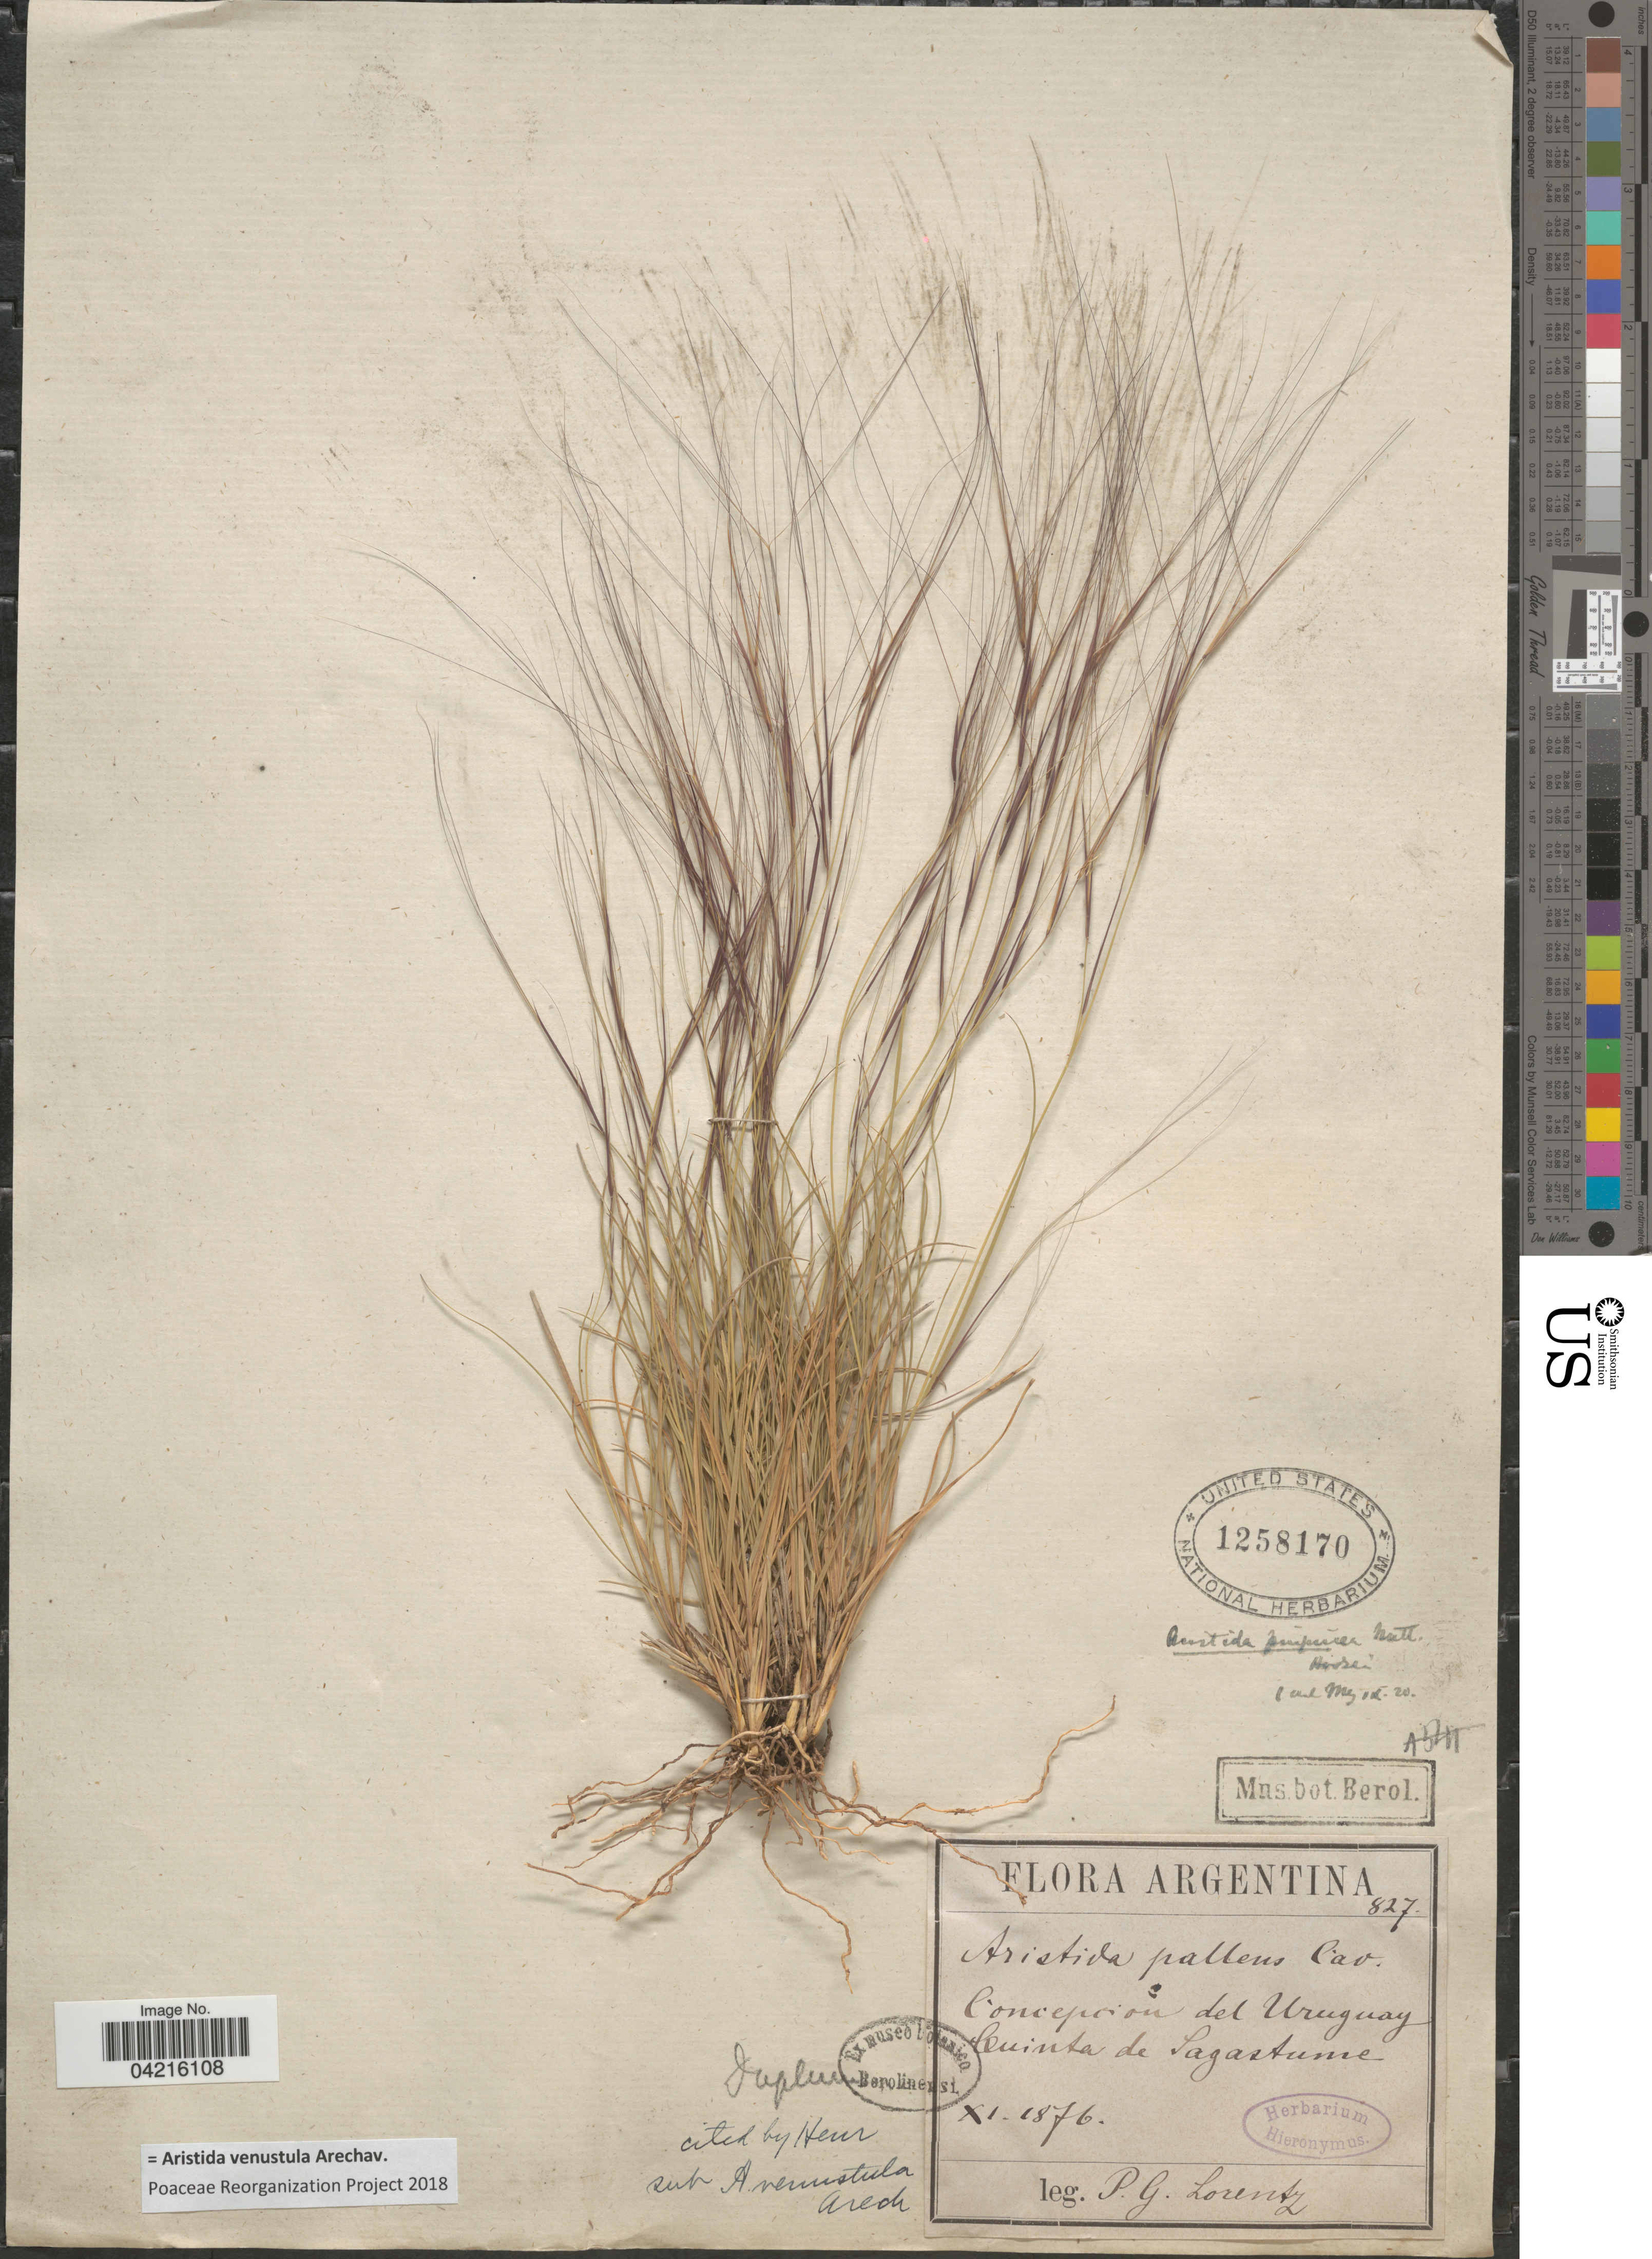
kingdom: Plantae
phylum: Tracheophyta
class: Liliopsida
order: Poales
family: Poaceae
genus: Aristida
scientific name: Aristida venustula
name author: Arechav.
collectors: P. G. Lorentz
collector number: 827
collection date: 1876-11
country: Argentina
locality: Concepcion del Uruguay. Quinta de Sagastume.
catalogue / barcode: US 1258170